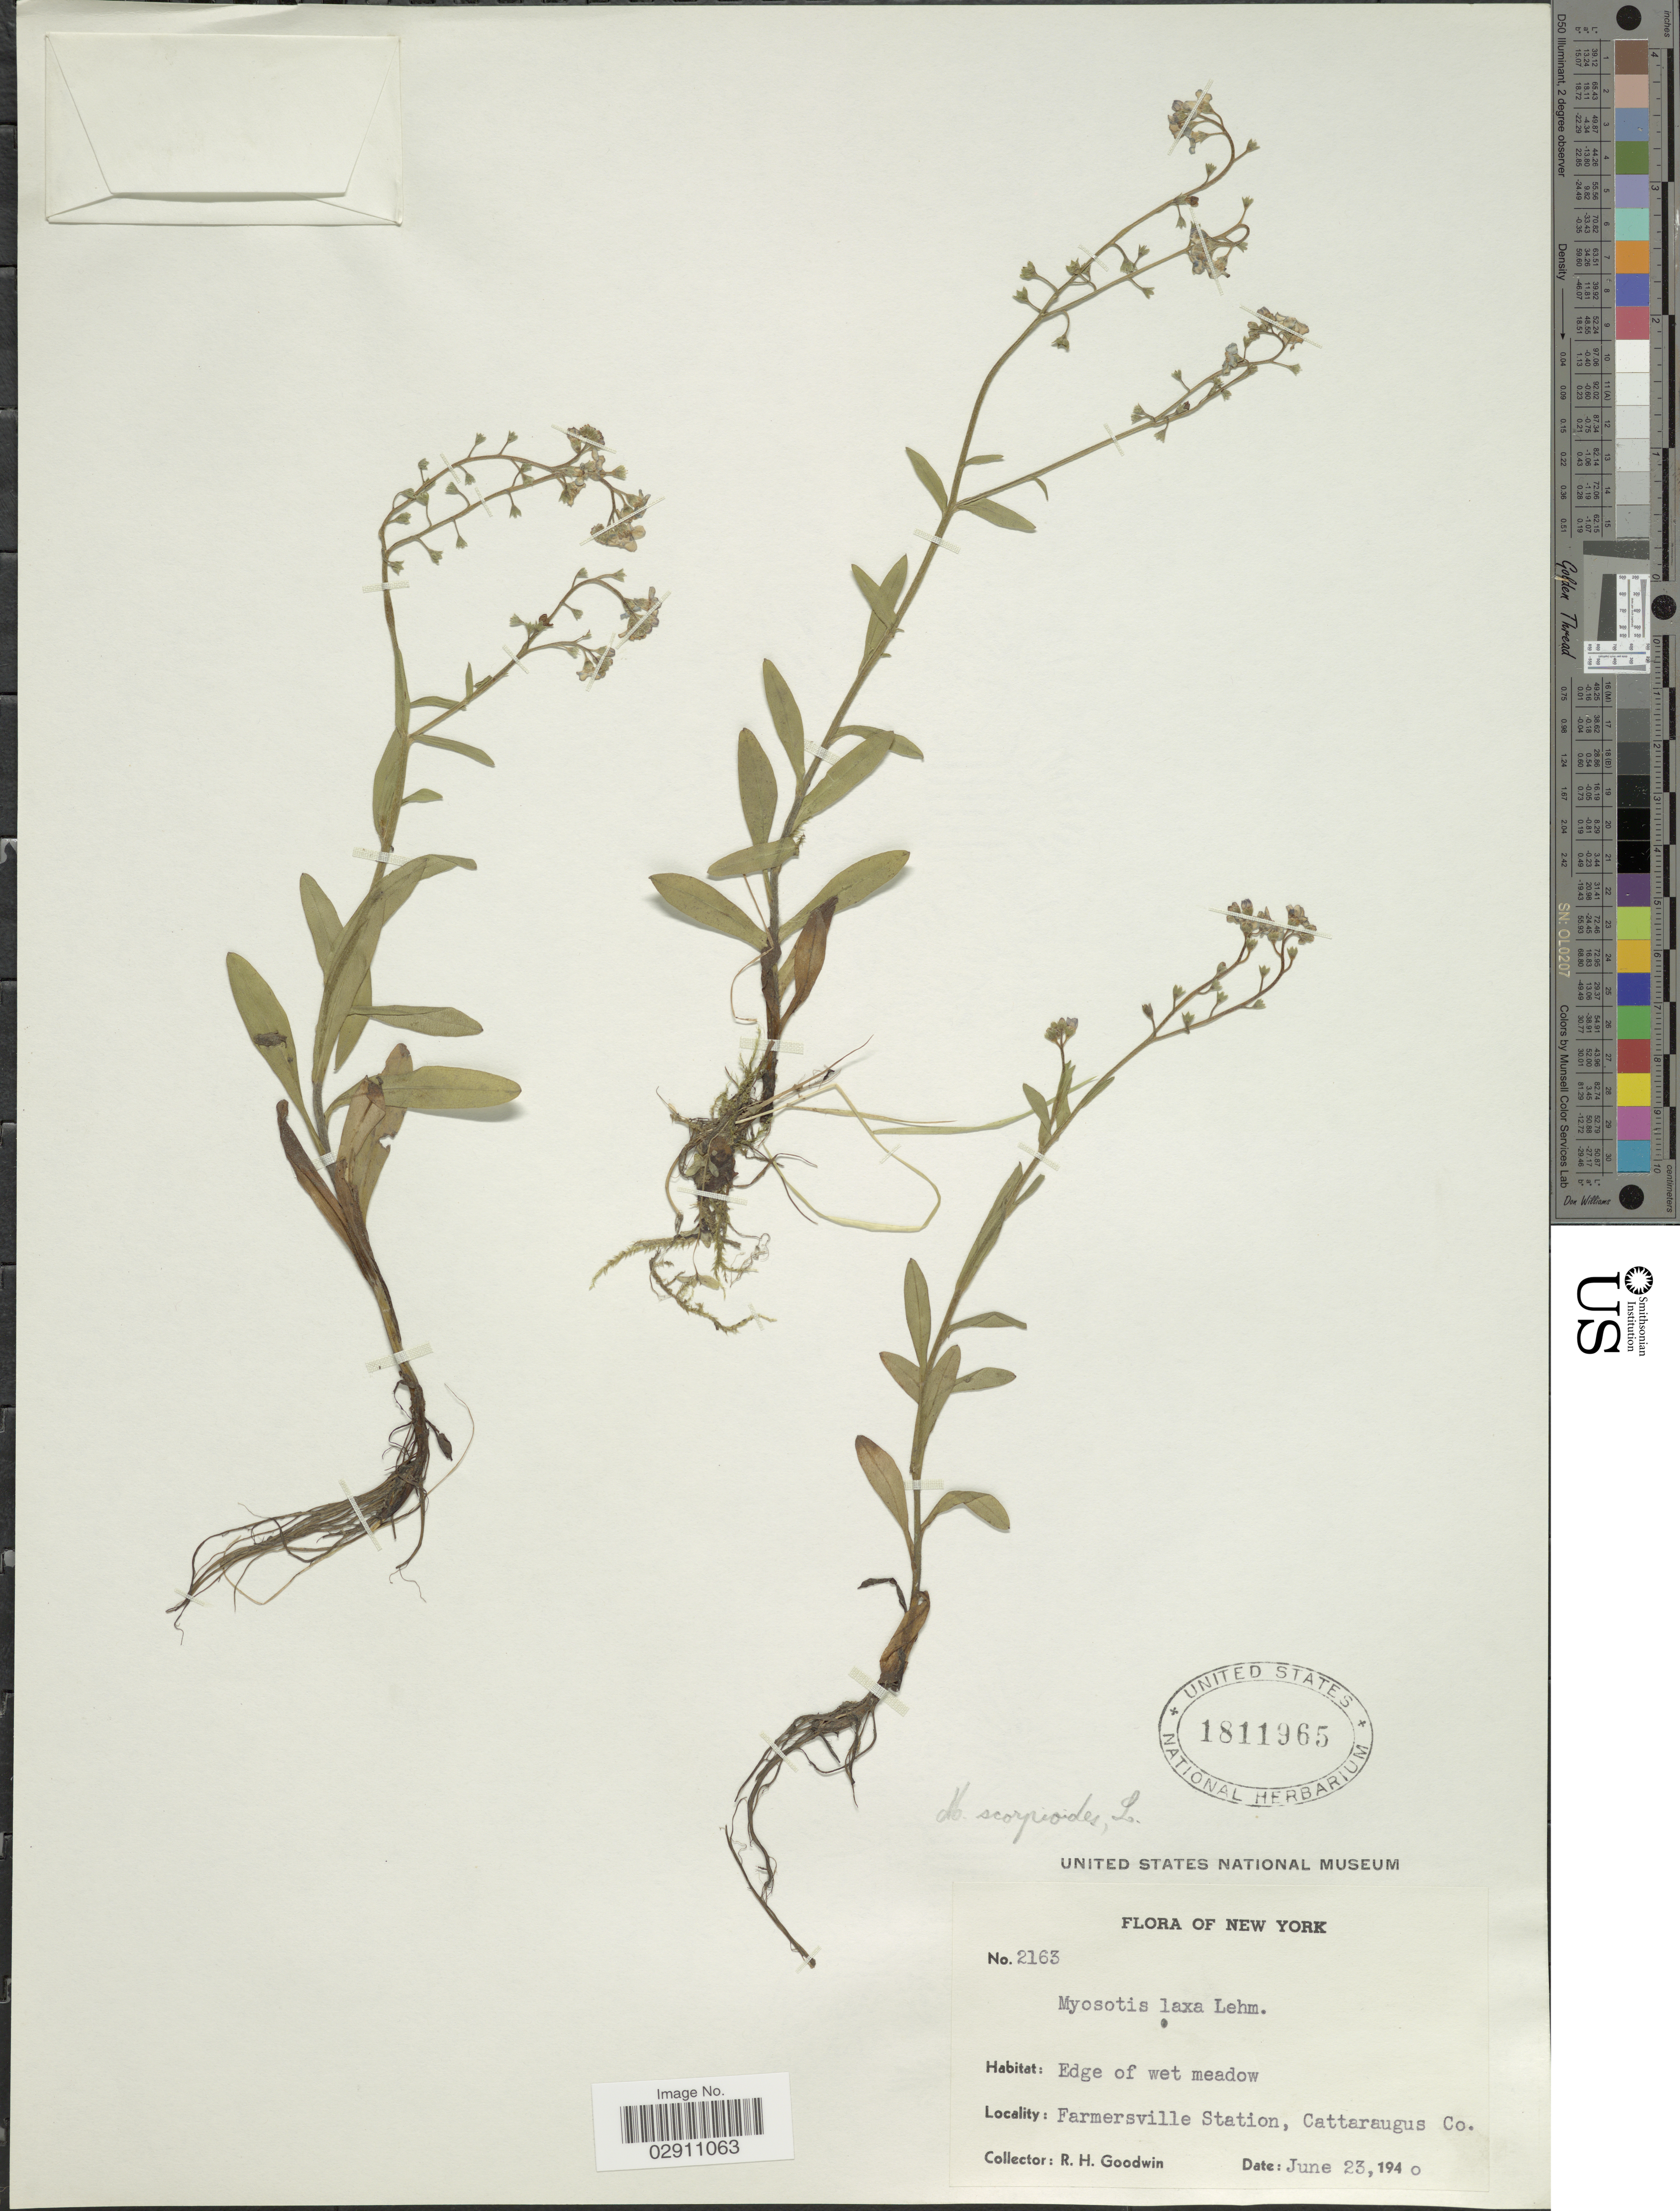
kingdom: Plantae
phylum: Tracheophyta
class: Magnoliopsida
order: Boraginales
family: Boraginaceae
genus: Myosotis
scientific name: Myosotis scorpioides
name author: L.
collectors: R. Goodwin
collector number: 2163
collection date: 1940-06-23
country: United States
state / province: New York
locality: Farmersville Station, Cattaraugus Co.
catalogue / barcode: US 1811965